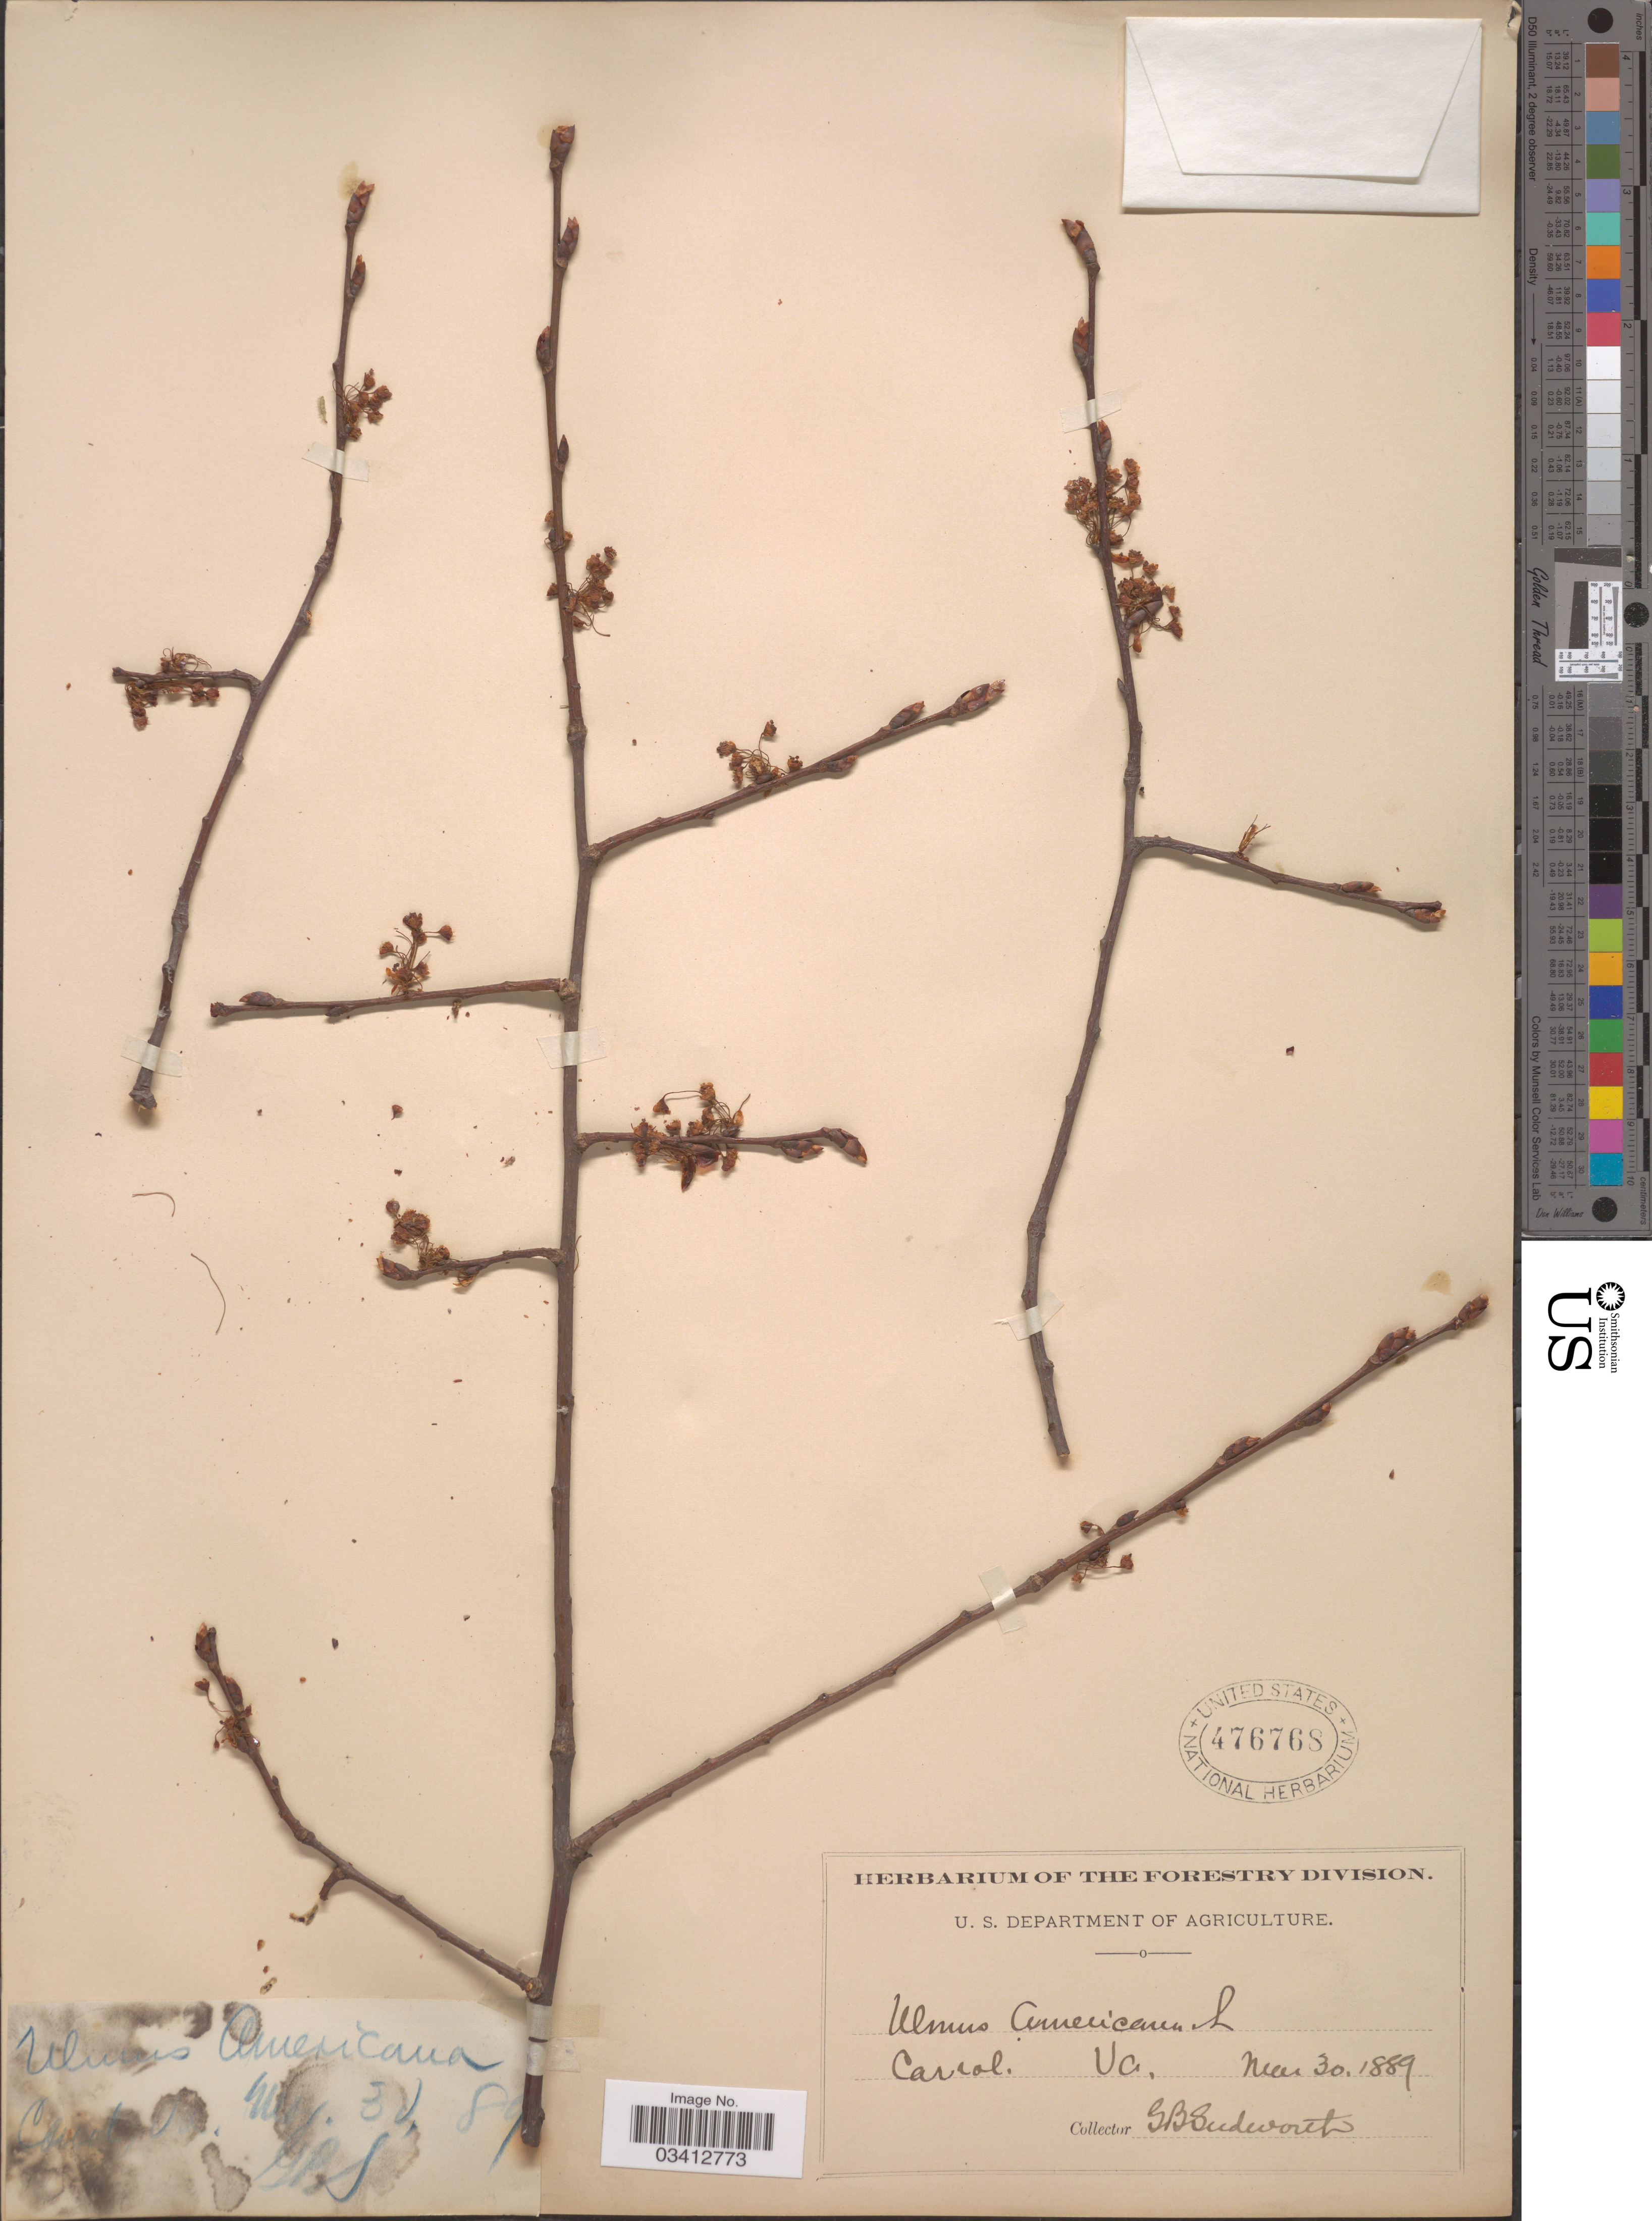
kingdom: Plantae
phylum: Tracheophyta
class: Magnoliopsida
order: Rosales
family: Ulmaceae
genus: Ulmus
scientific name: Ulmus americana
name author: L.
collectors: G. B. Sudworth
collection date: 1889-03-30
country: United States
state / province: Virginia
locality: Carrol.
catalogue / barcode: US 476768